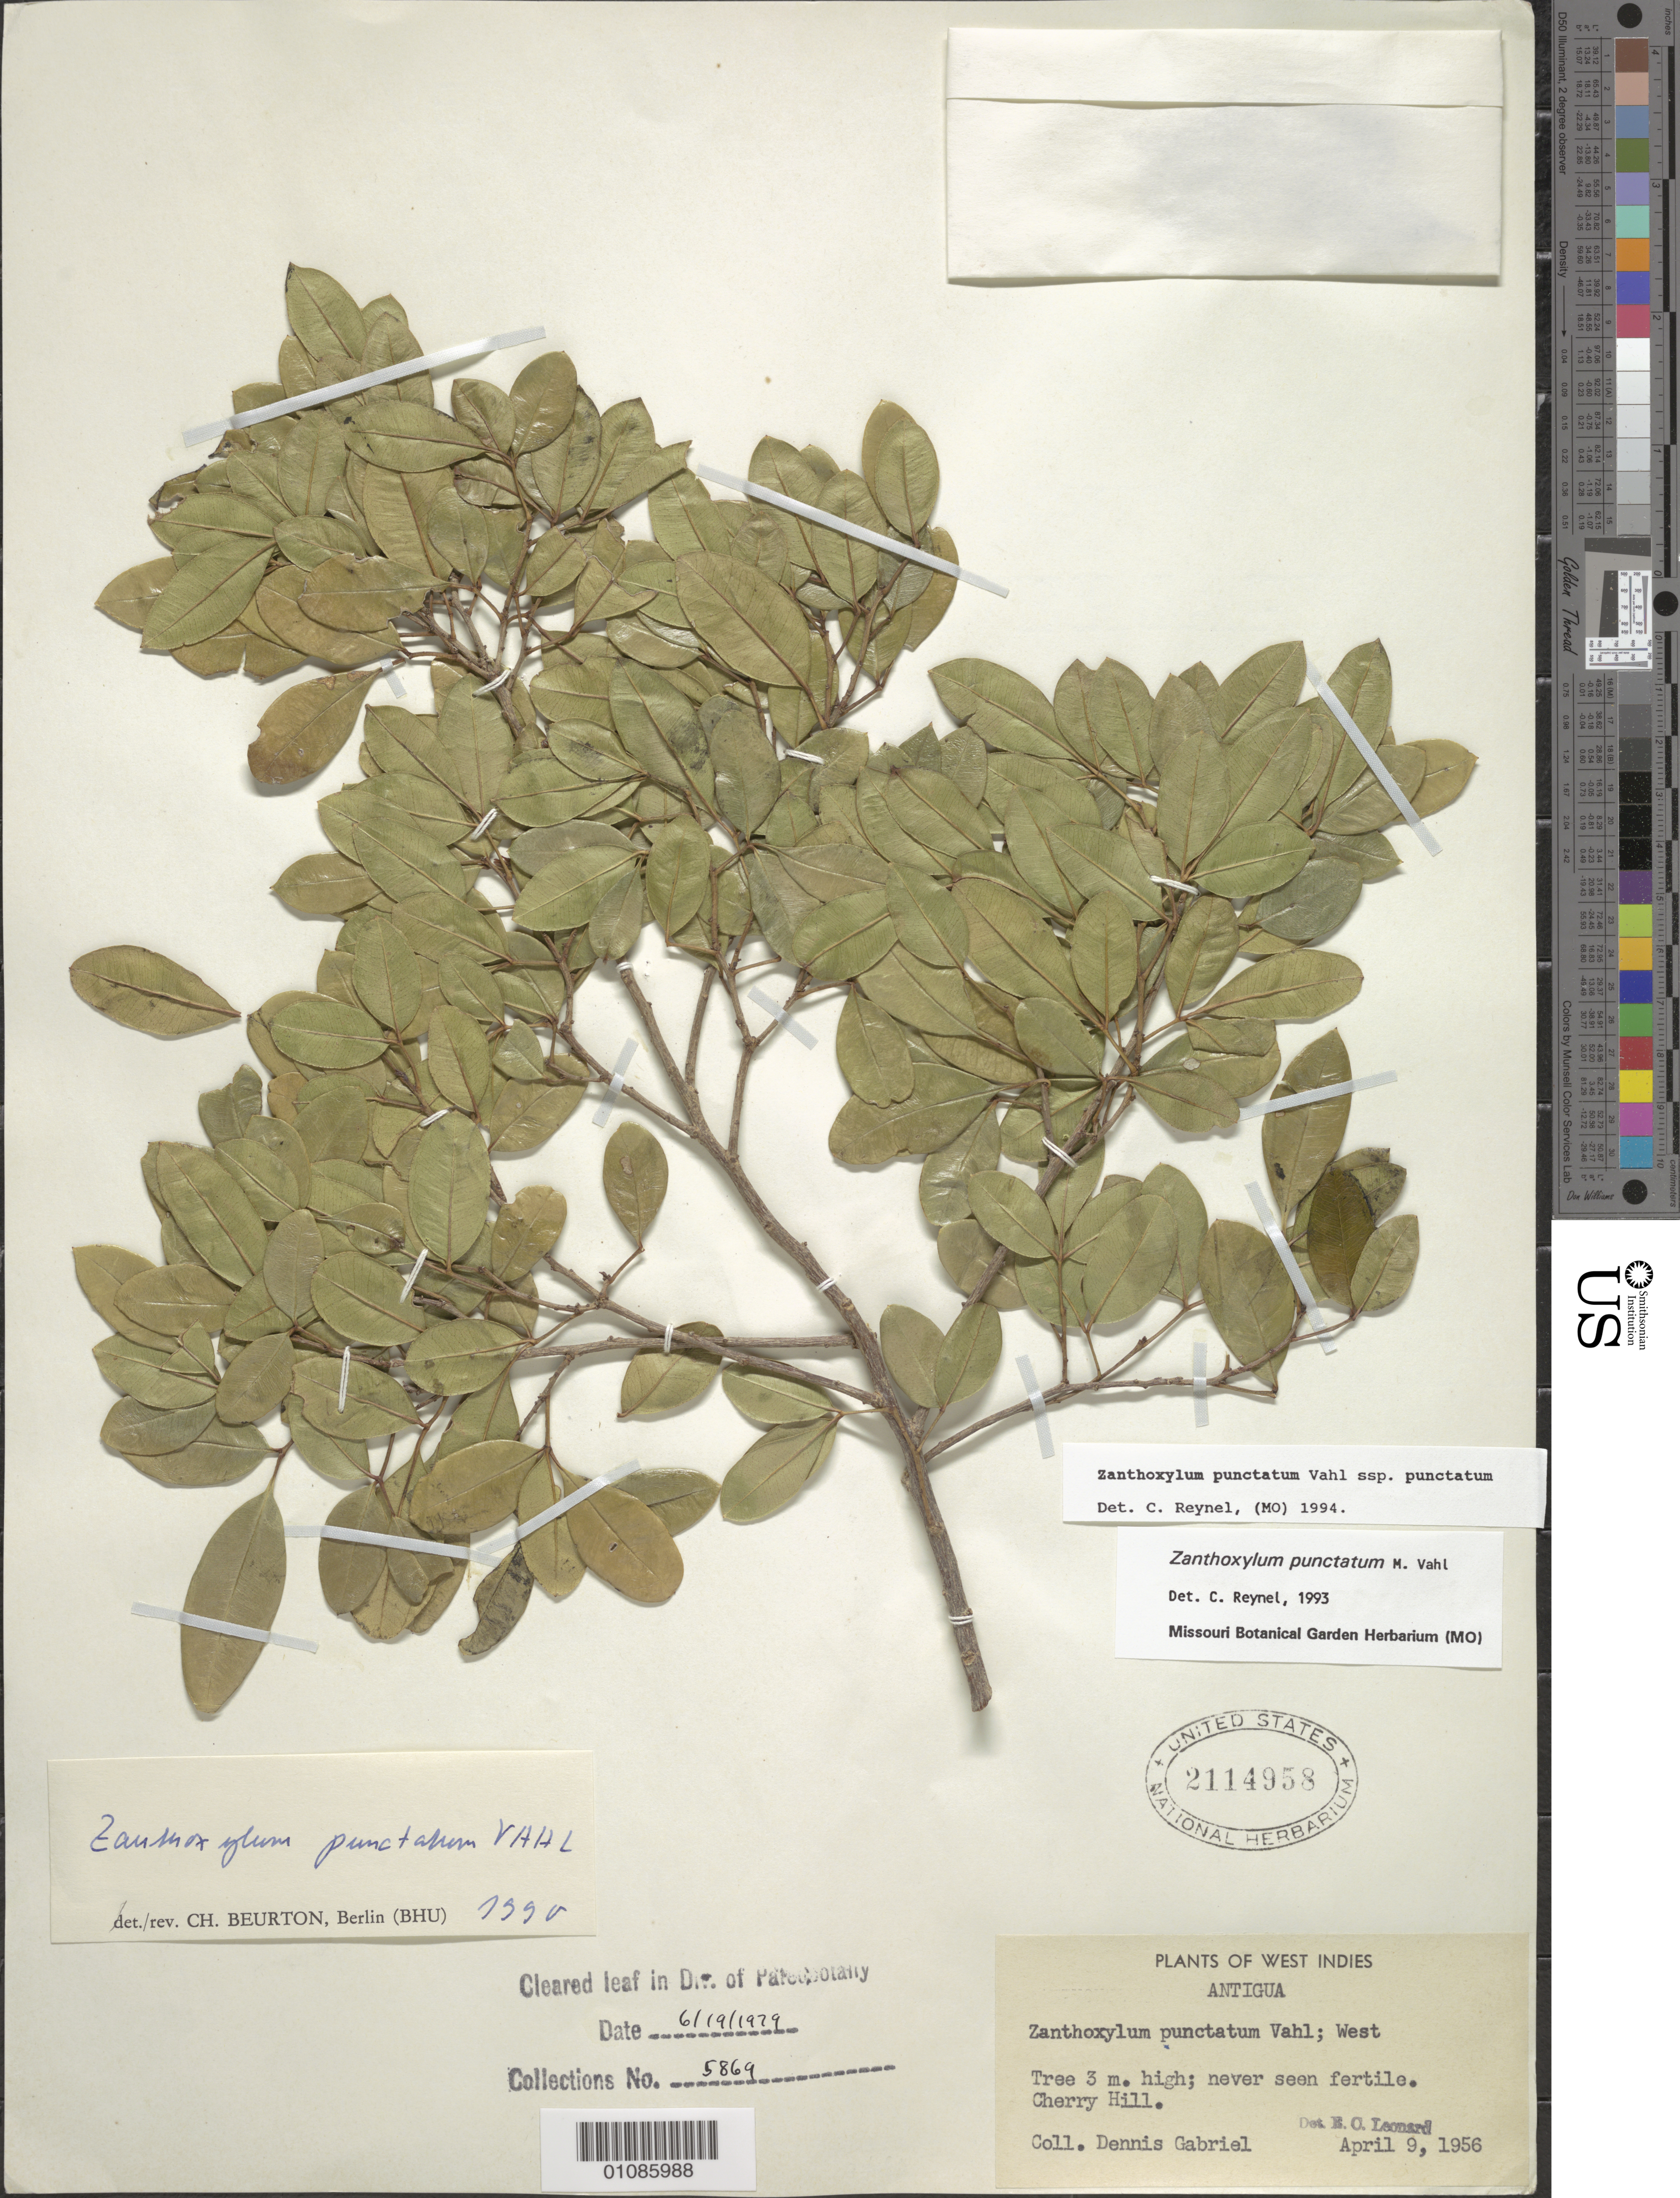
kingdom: Plantae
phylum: Tracheophyta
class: Magnoliopsida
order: Sapindales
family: Rutaceae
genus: Zanthoxylum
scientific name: Zanthoxylum punctatum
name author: Vahl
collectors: C. Gabriel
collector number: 5869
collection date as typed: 09 Apr 1956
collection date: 1956-04-09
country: Antigua and Barbuda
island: Leeward Is.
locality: Cherry hill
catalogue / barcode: US 2114958